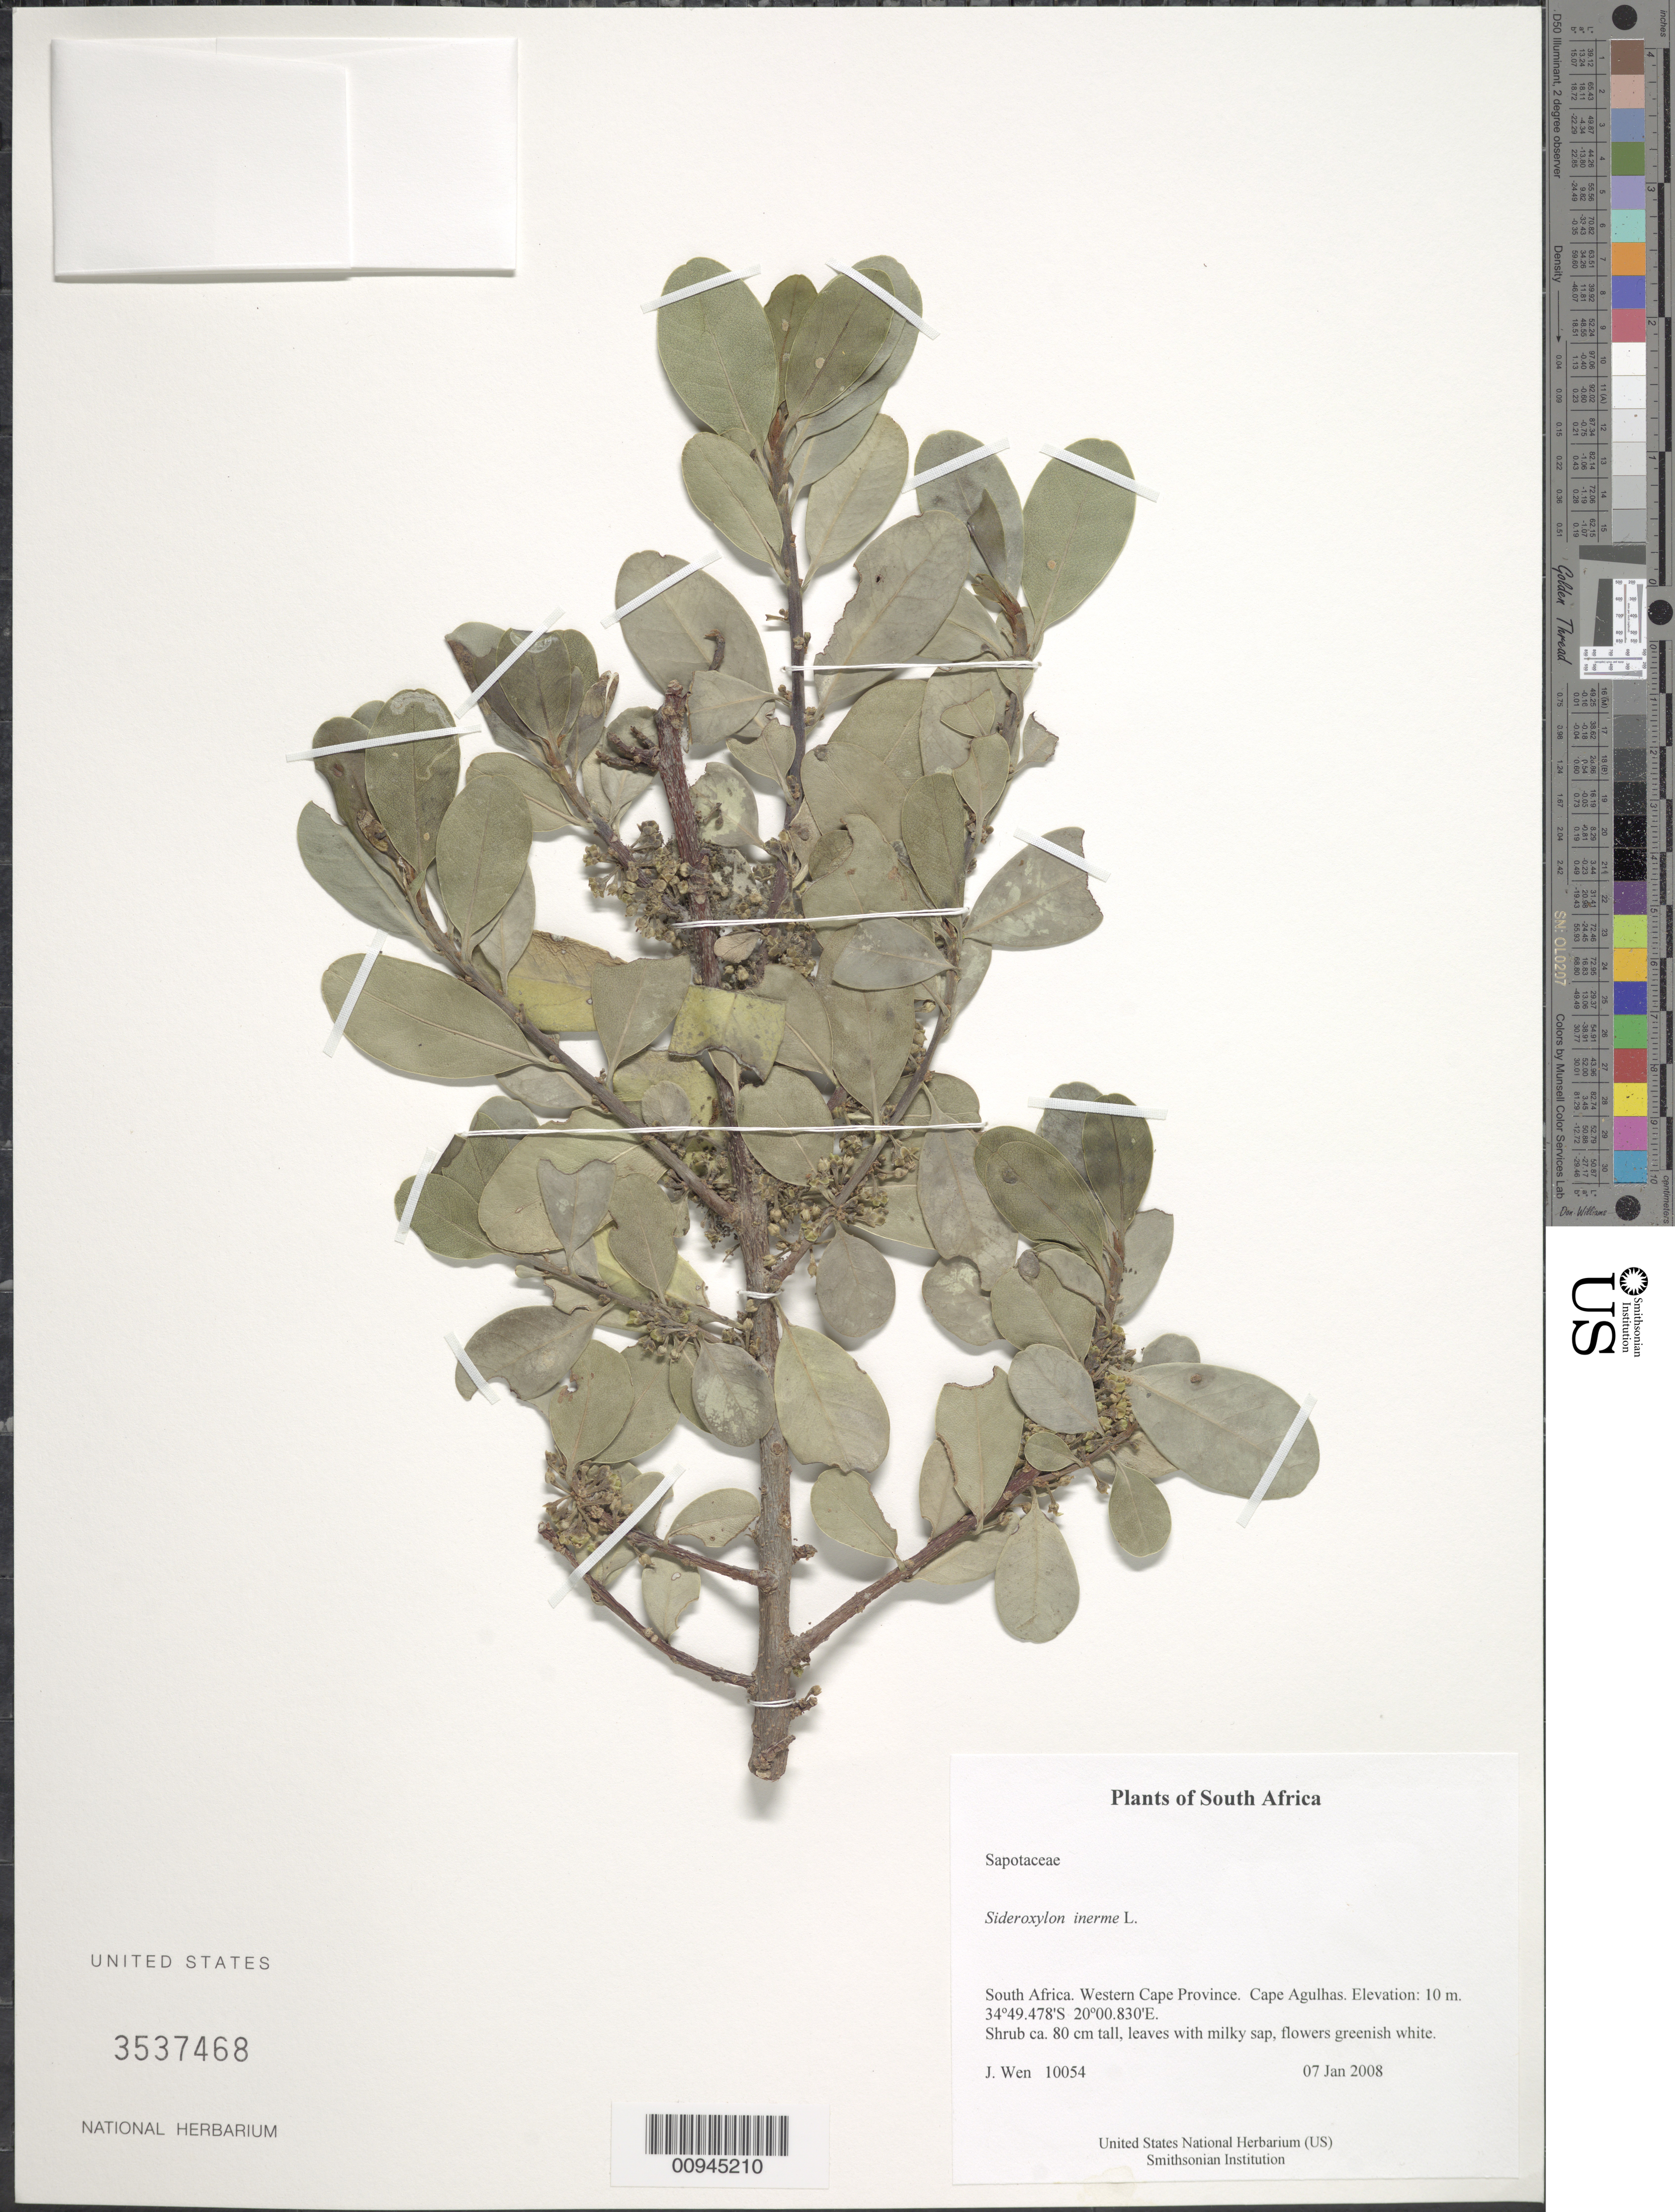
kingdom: Plantae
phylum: Tracheophyta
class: Magnoliopsida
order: Ericales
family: Sapotaceae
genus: Sideroxylon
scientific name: Sideroxylon inerme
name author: L.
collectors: J. Wen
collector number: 10054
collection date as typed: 07 Jan 2008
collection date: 2008-01-07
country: South Africa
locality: Western Cape Province. Cape Agulhas.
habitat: Shrub ca. 80 cm tall, leaves with milky sap, flowers greenish white.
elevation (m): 10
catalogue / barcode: US 3537468